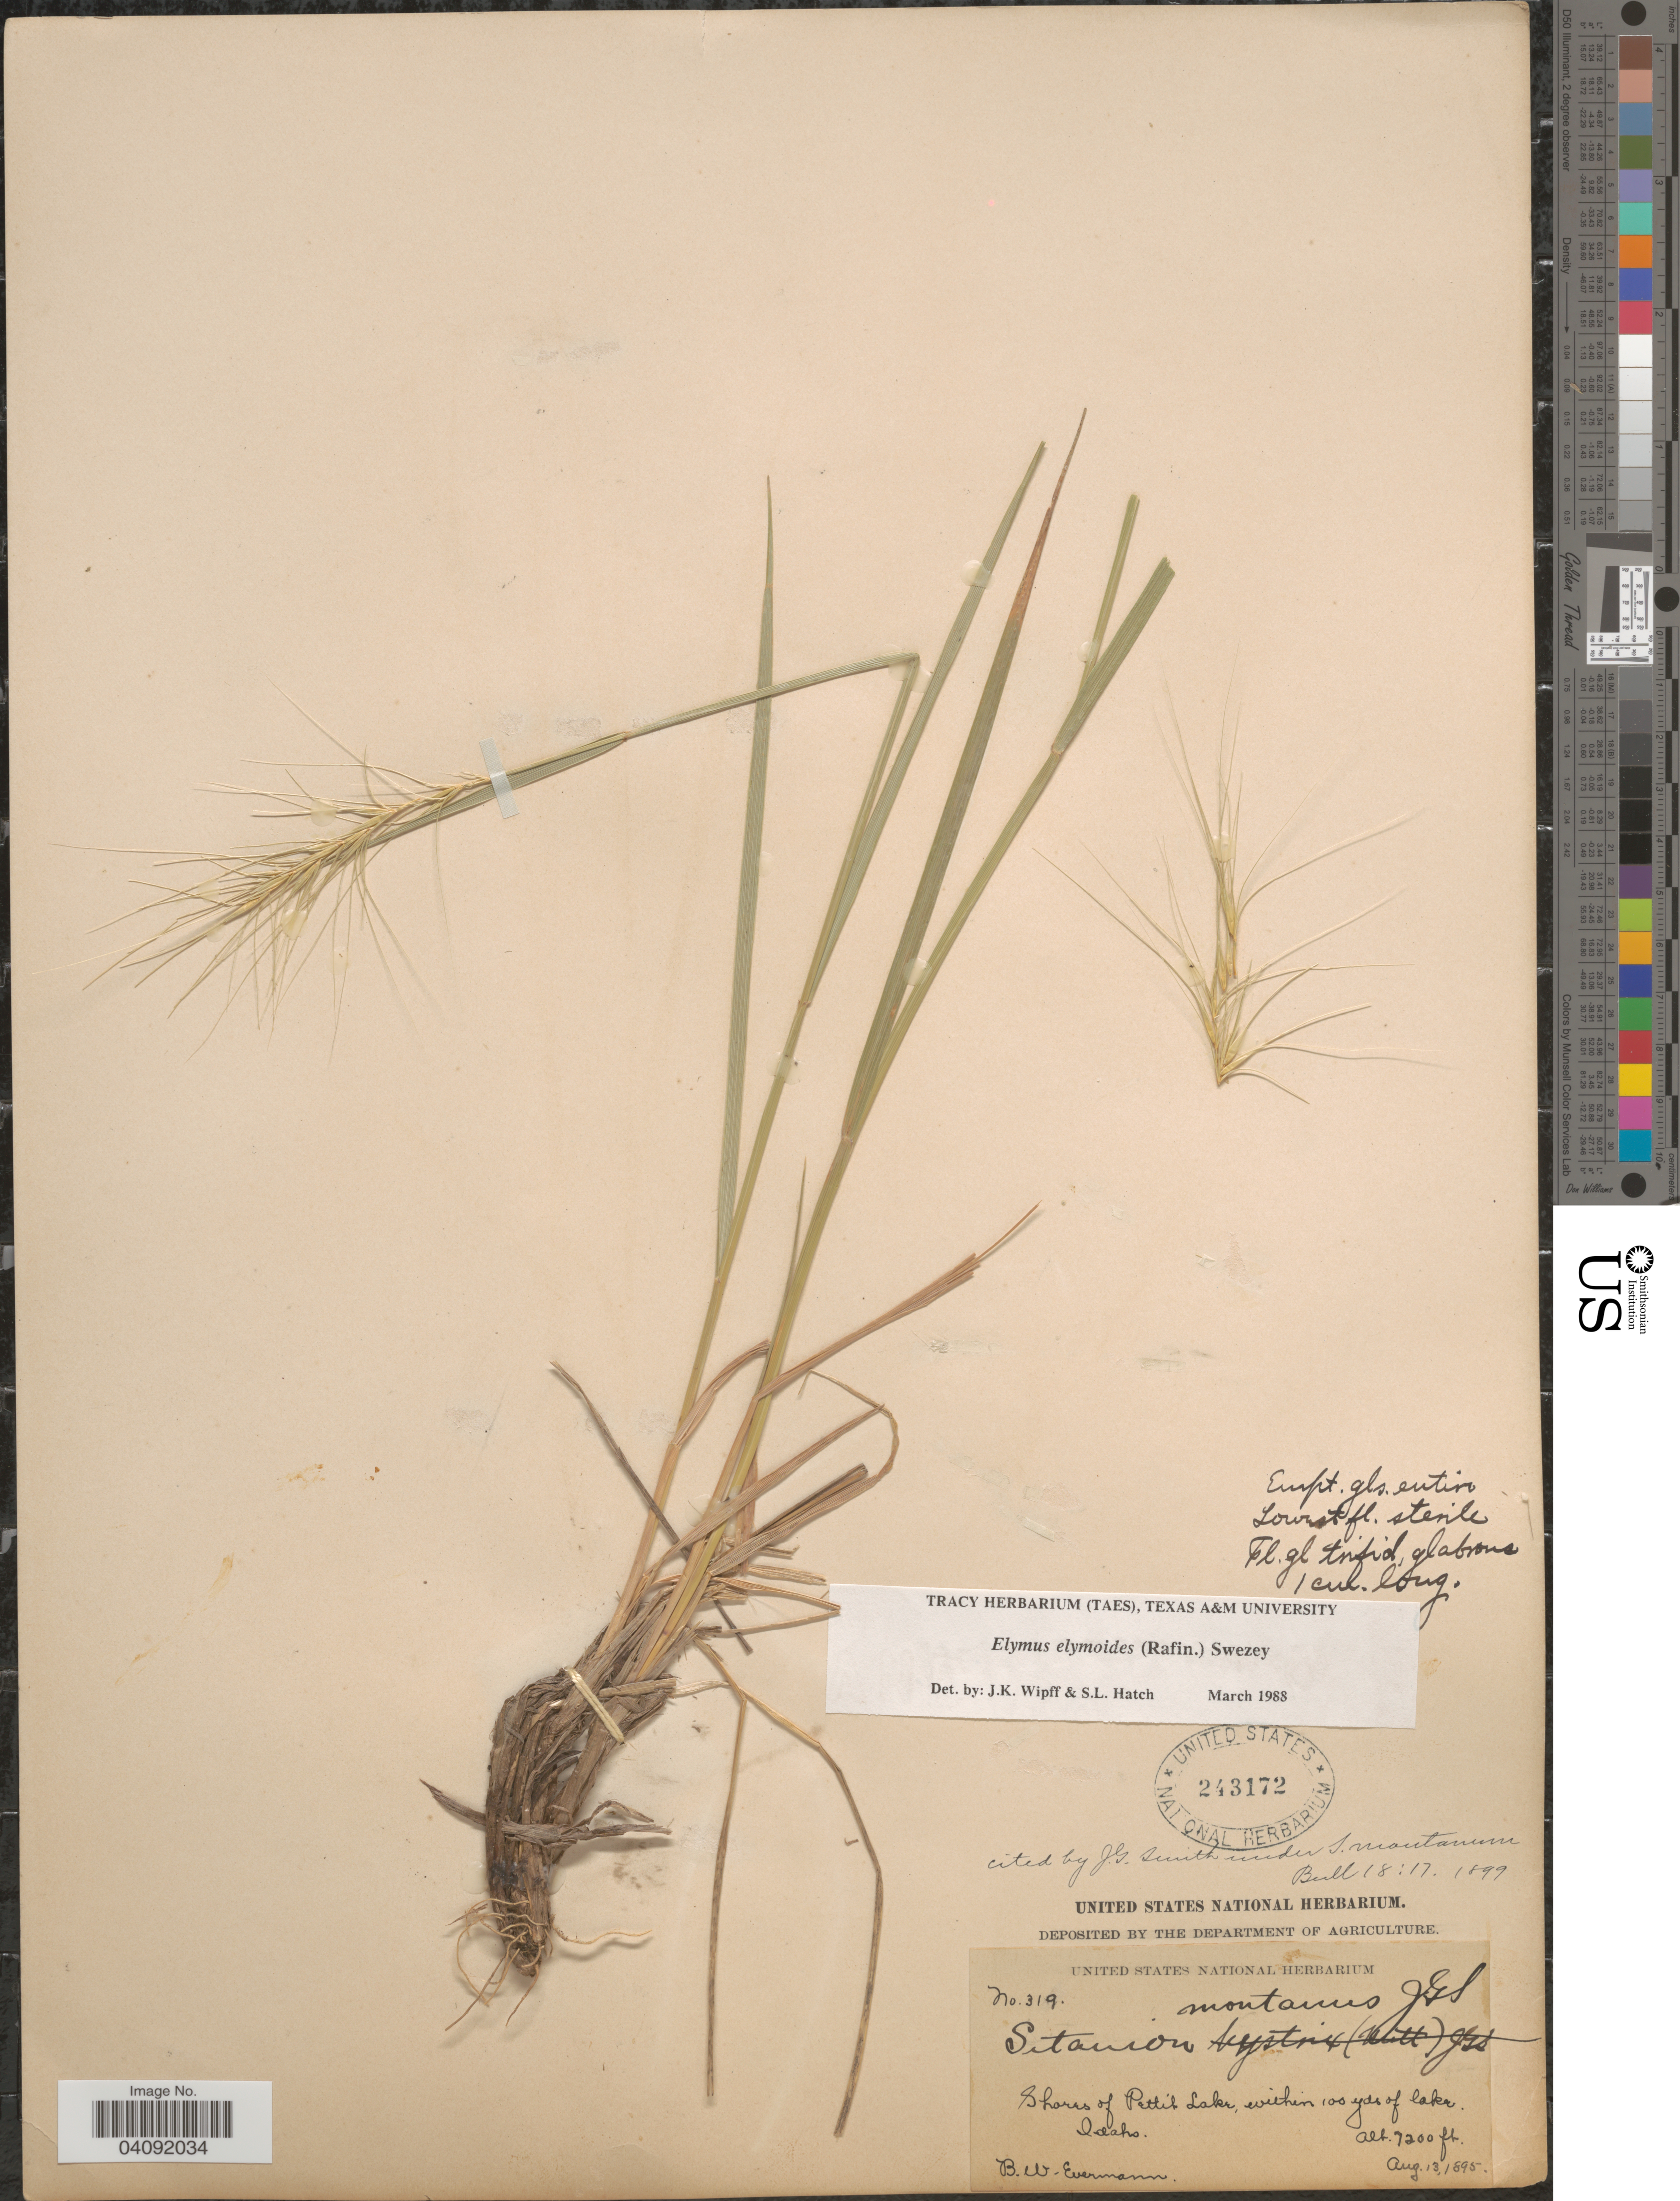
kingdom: Plantae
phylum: Tracheophyta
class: Liliopsida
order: Poales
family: Poaceae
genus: Elymus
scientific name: Elymus elymoides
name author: (Raf.) Swezey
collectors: B. W. Evermann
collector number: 319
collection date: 1895-08-13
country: United States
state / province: Idaho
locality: Shores of Pettit Lake, within 100 yds of lake.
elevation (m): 2195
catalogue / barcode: US 243172